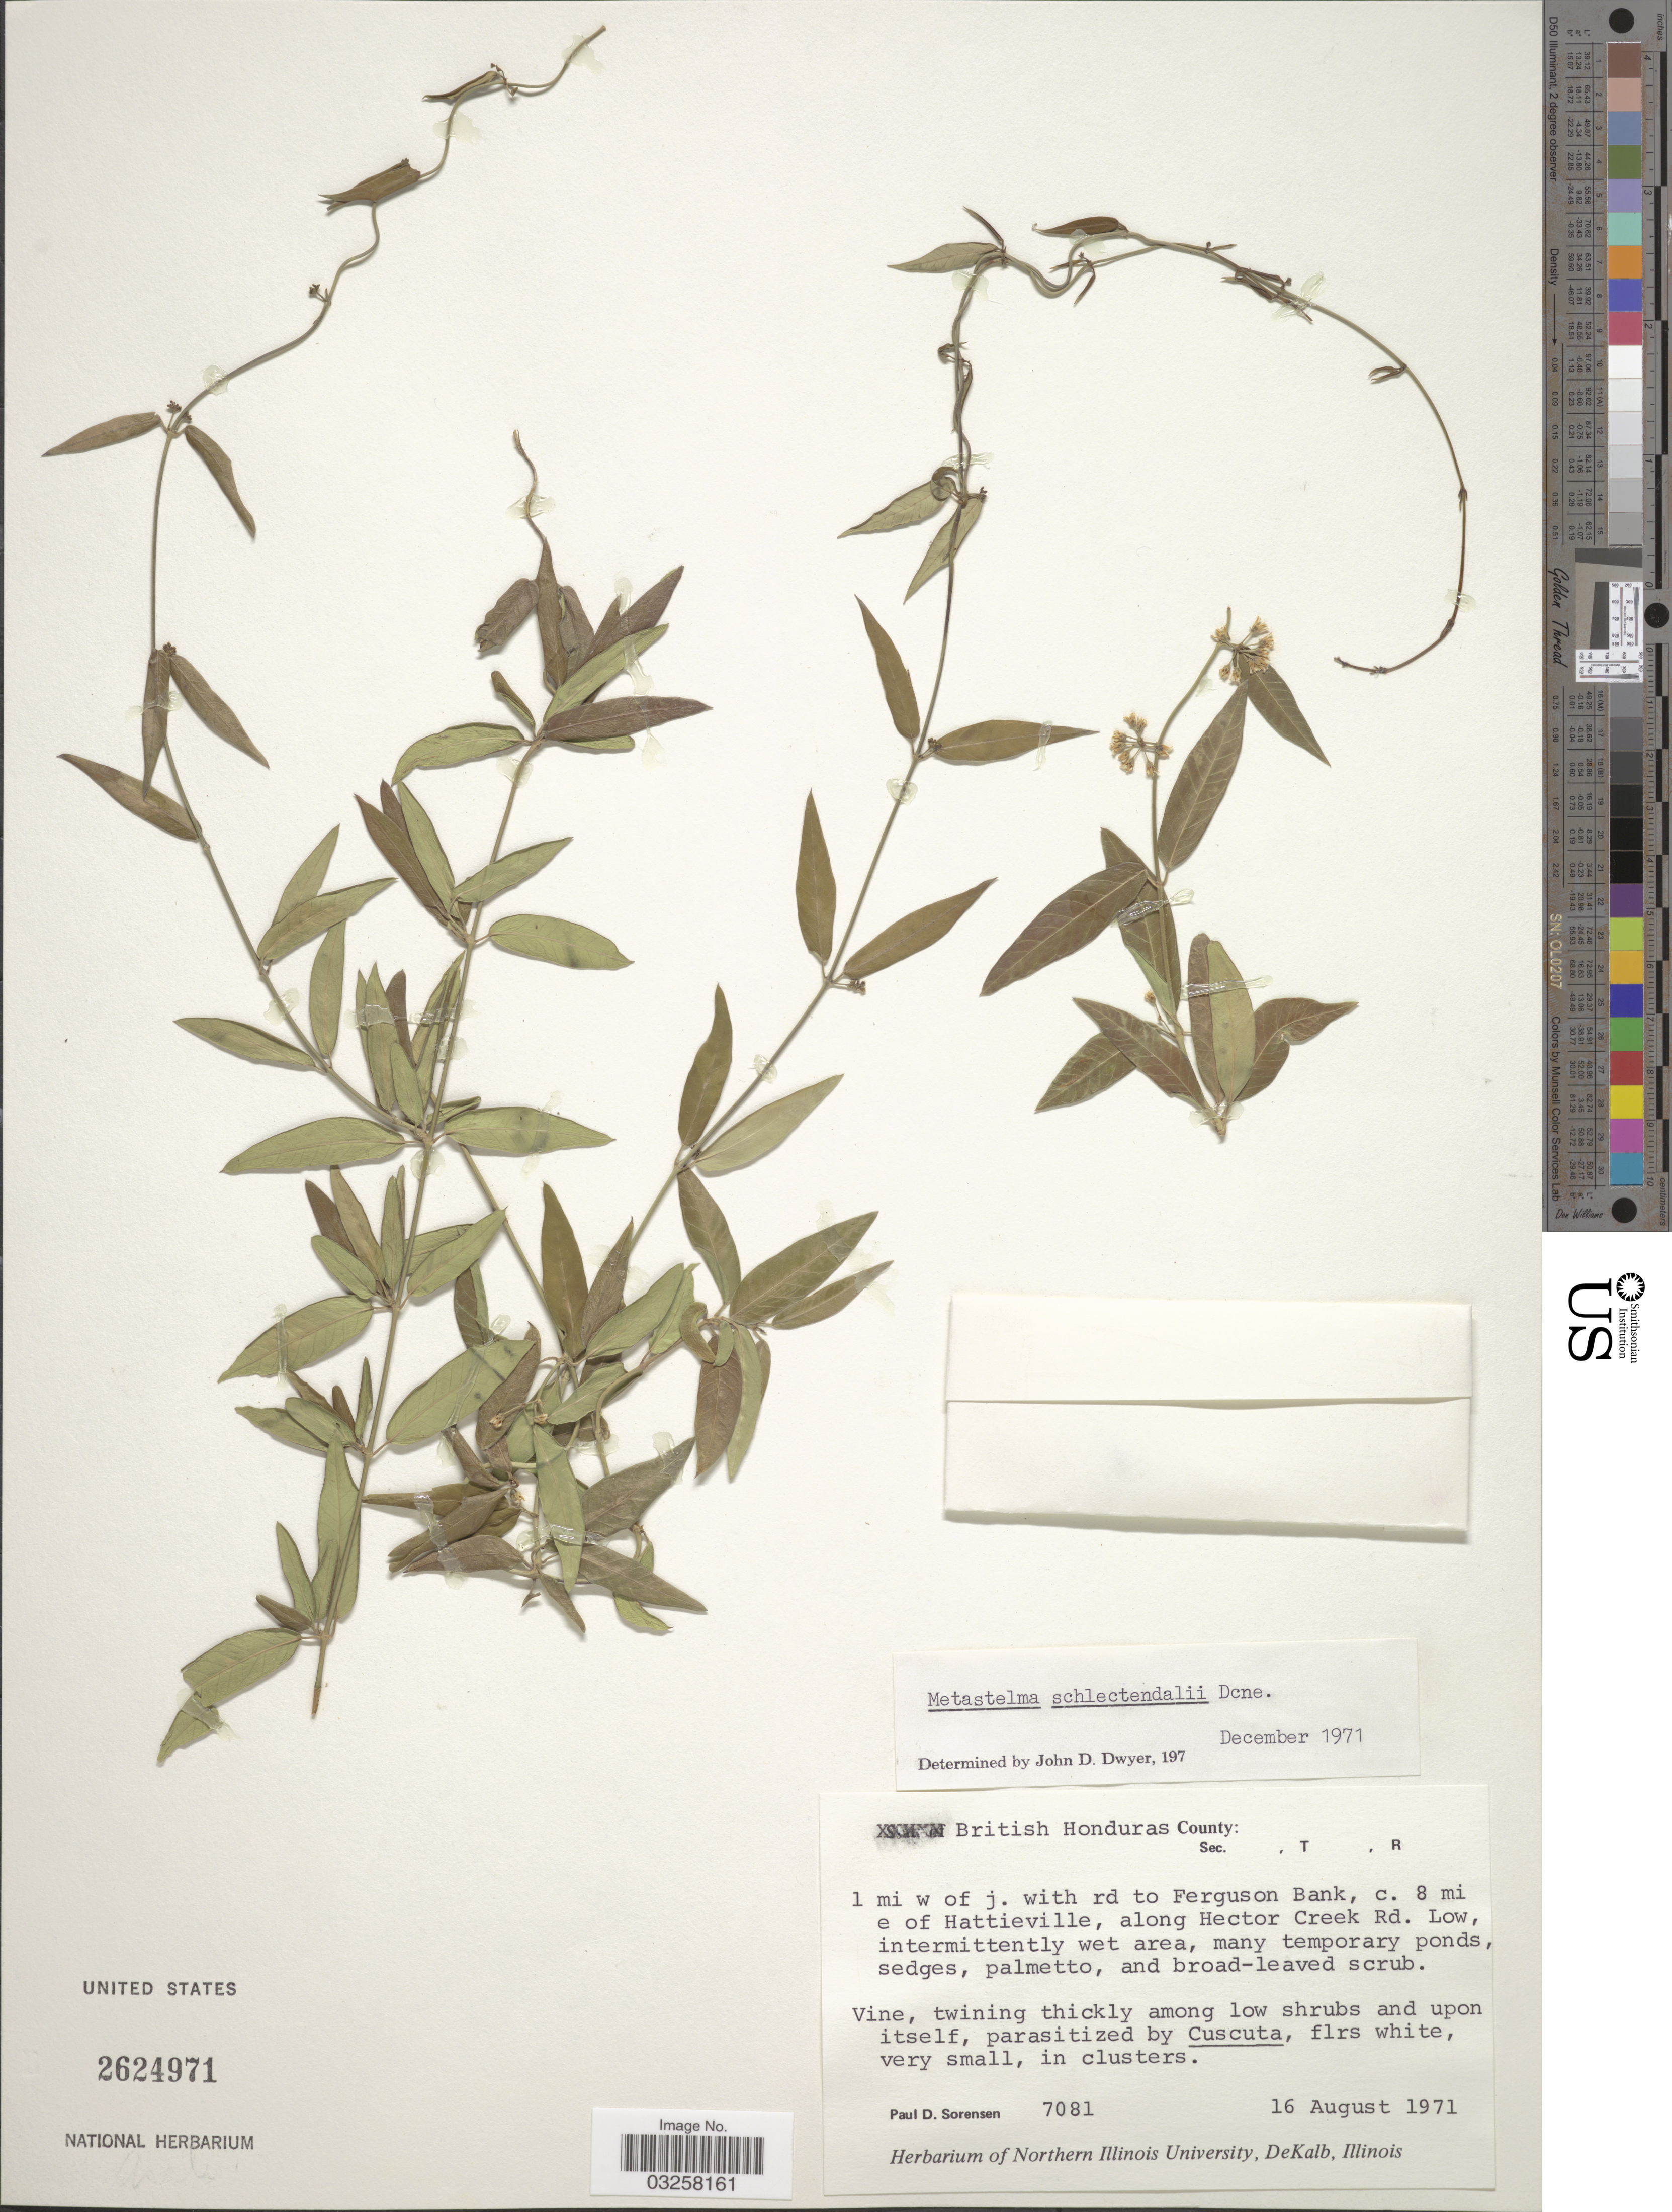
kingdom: Plantae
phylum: Tracheophyta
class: Magnoliopsida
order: Gentianales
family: Apocynaceae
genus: Metastelma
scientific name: Metastelma schlechtendalii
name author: Decne.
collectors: P. Sorensen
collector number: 7081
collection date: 1971-08-16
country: Belize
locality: British Honduras, 1 mi W of j. with rd to Ferguson Bank, c. 8 mi e of Hattieville, along Hector Creek Rd.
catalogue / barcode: US 2624971